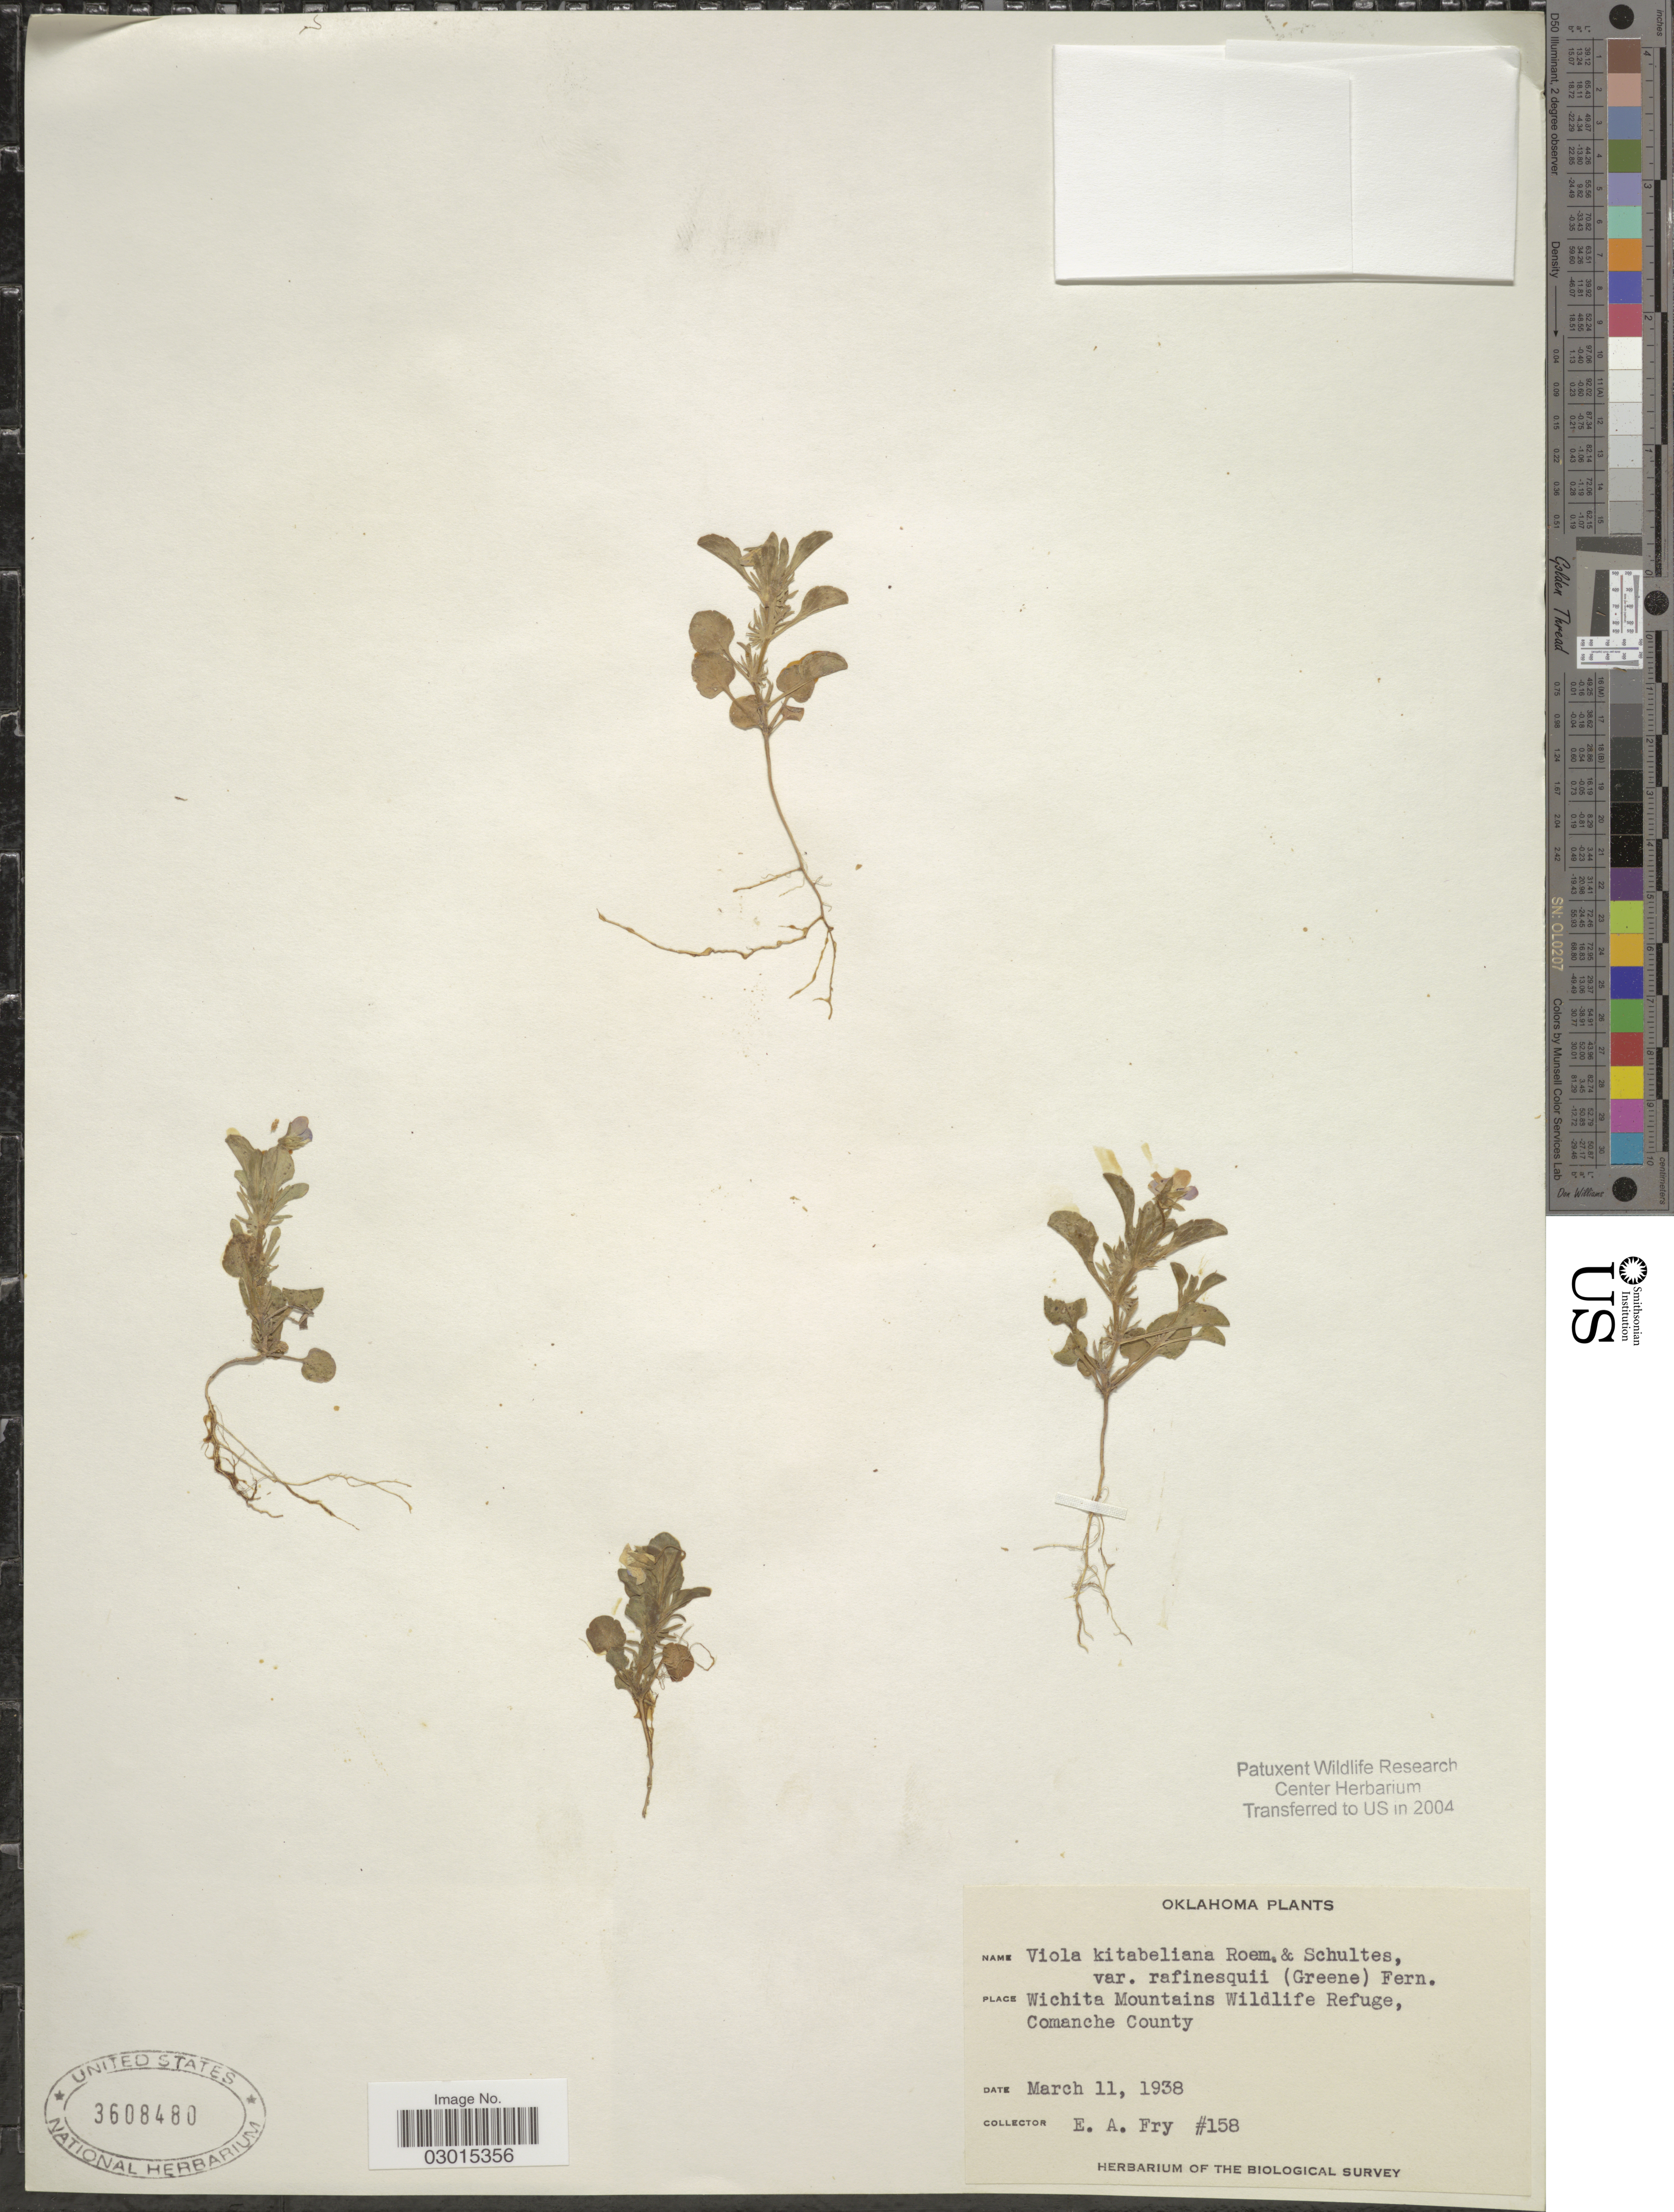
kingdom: Plantae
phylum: Tracheophyta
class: Magnoliopsida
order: Malpighiales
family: Violaceae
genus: Viola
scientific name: Viola kitaibeliana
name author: Schult.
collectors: E. Fry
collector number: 158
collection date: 1938-03-11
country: United States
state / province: Oklahoma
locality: Wichita Mountains Wildlife Refuge, Comanche County.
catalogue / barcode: US 3608480